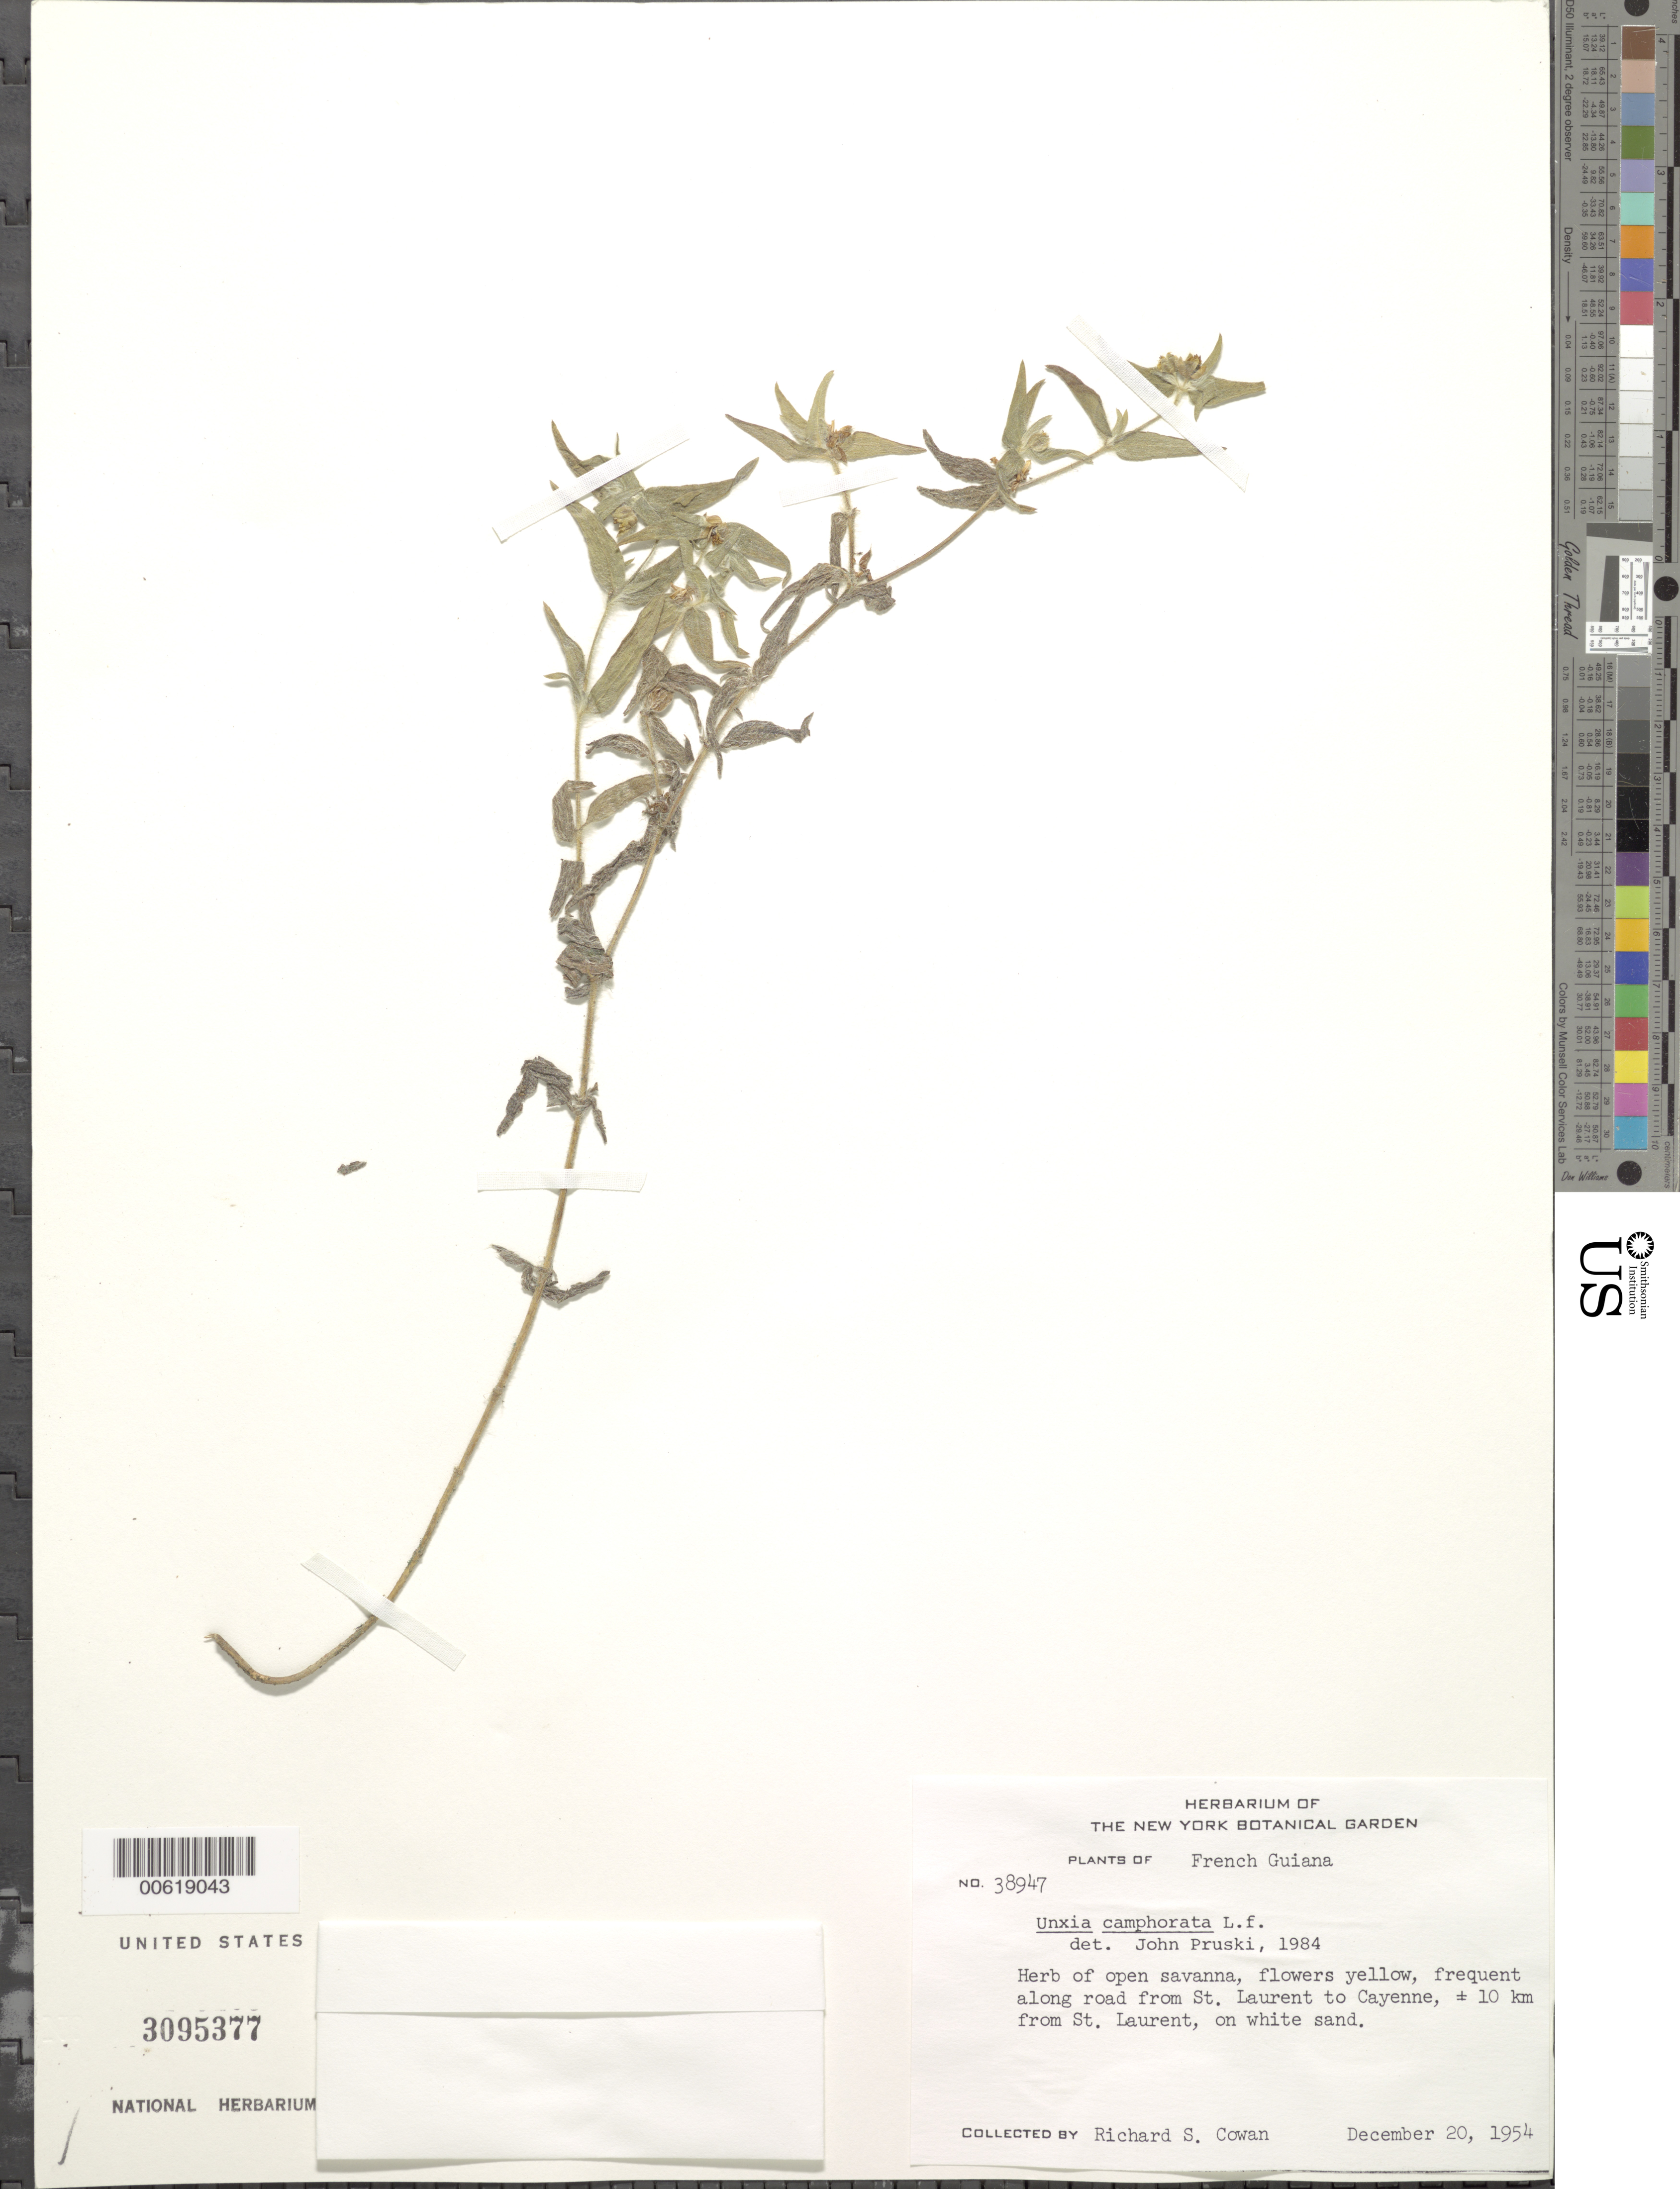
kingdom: Plantae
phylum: Tracheophyta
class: Magnoliopsida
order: Asterales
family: Asteraceae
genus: Unxia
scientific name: Unxia camphorata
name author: L. f.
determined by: Pruski, J. F.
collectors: R. S. Cowan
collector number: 38947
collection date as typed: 20-Dec-54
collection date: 1954-12-20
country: French Guiana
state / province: Cayenne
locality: Cayenne-St. Laurent road, 10 km from St. Laurent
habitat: White sand, open savanna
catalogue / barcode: US 3095377